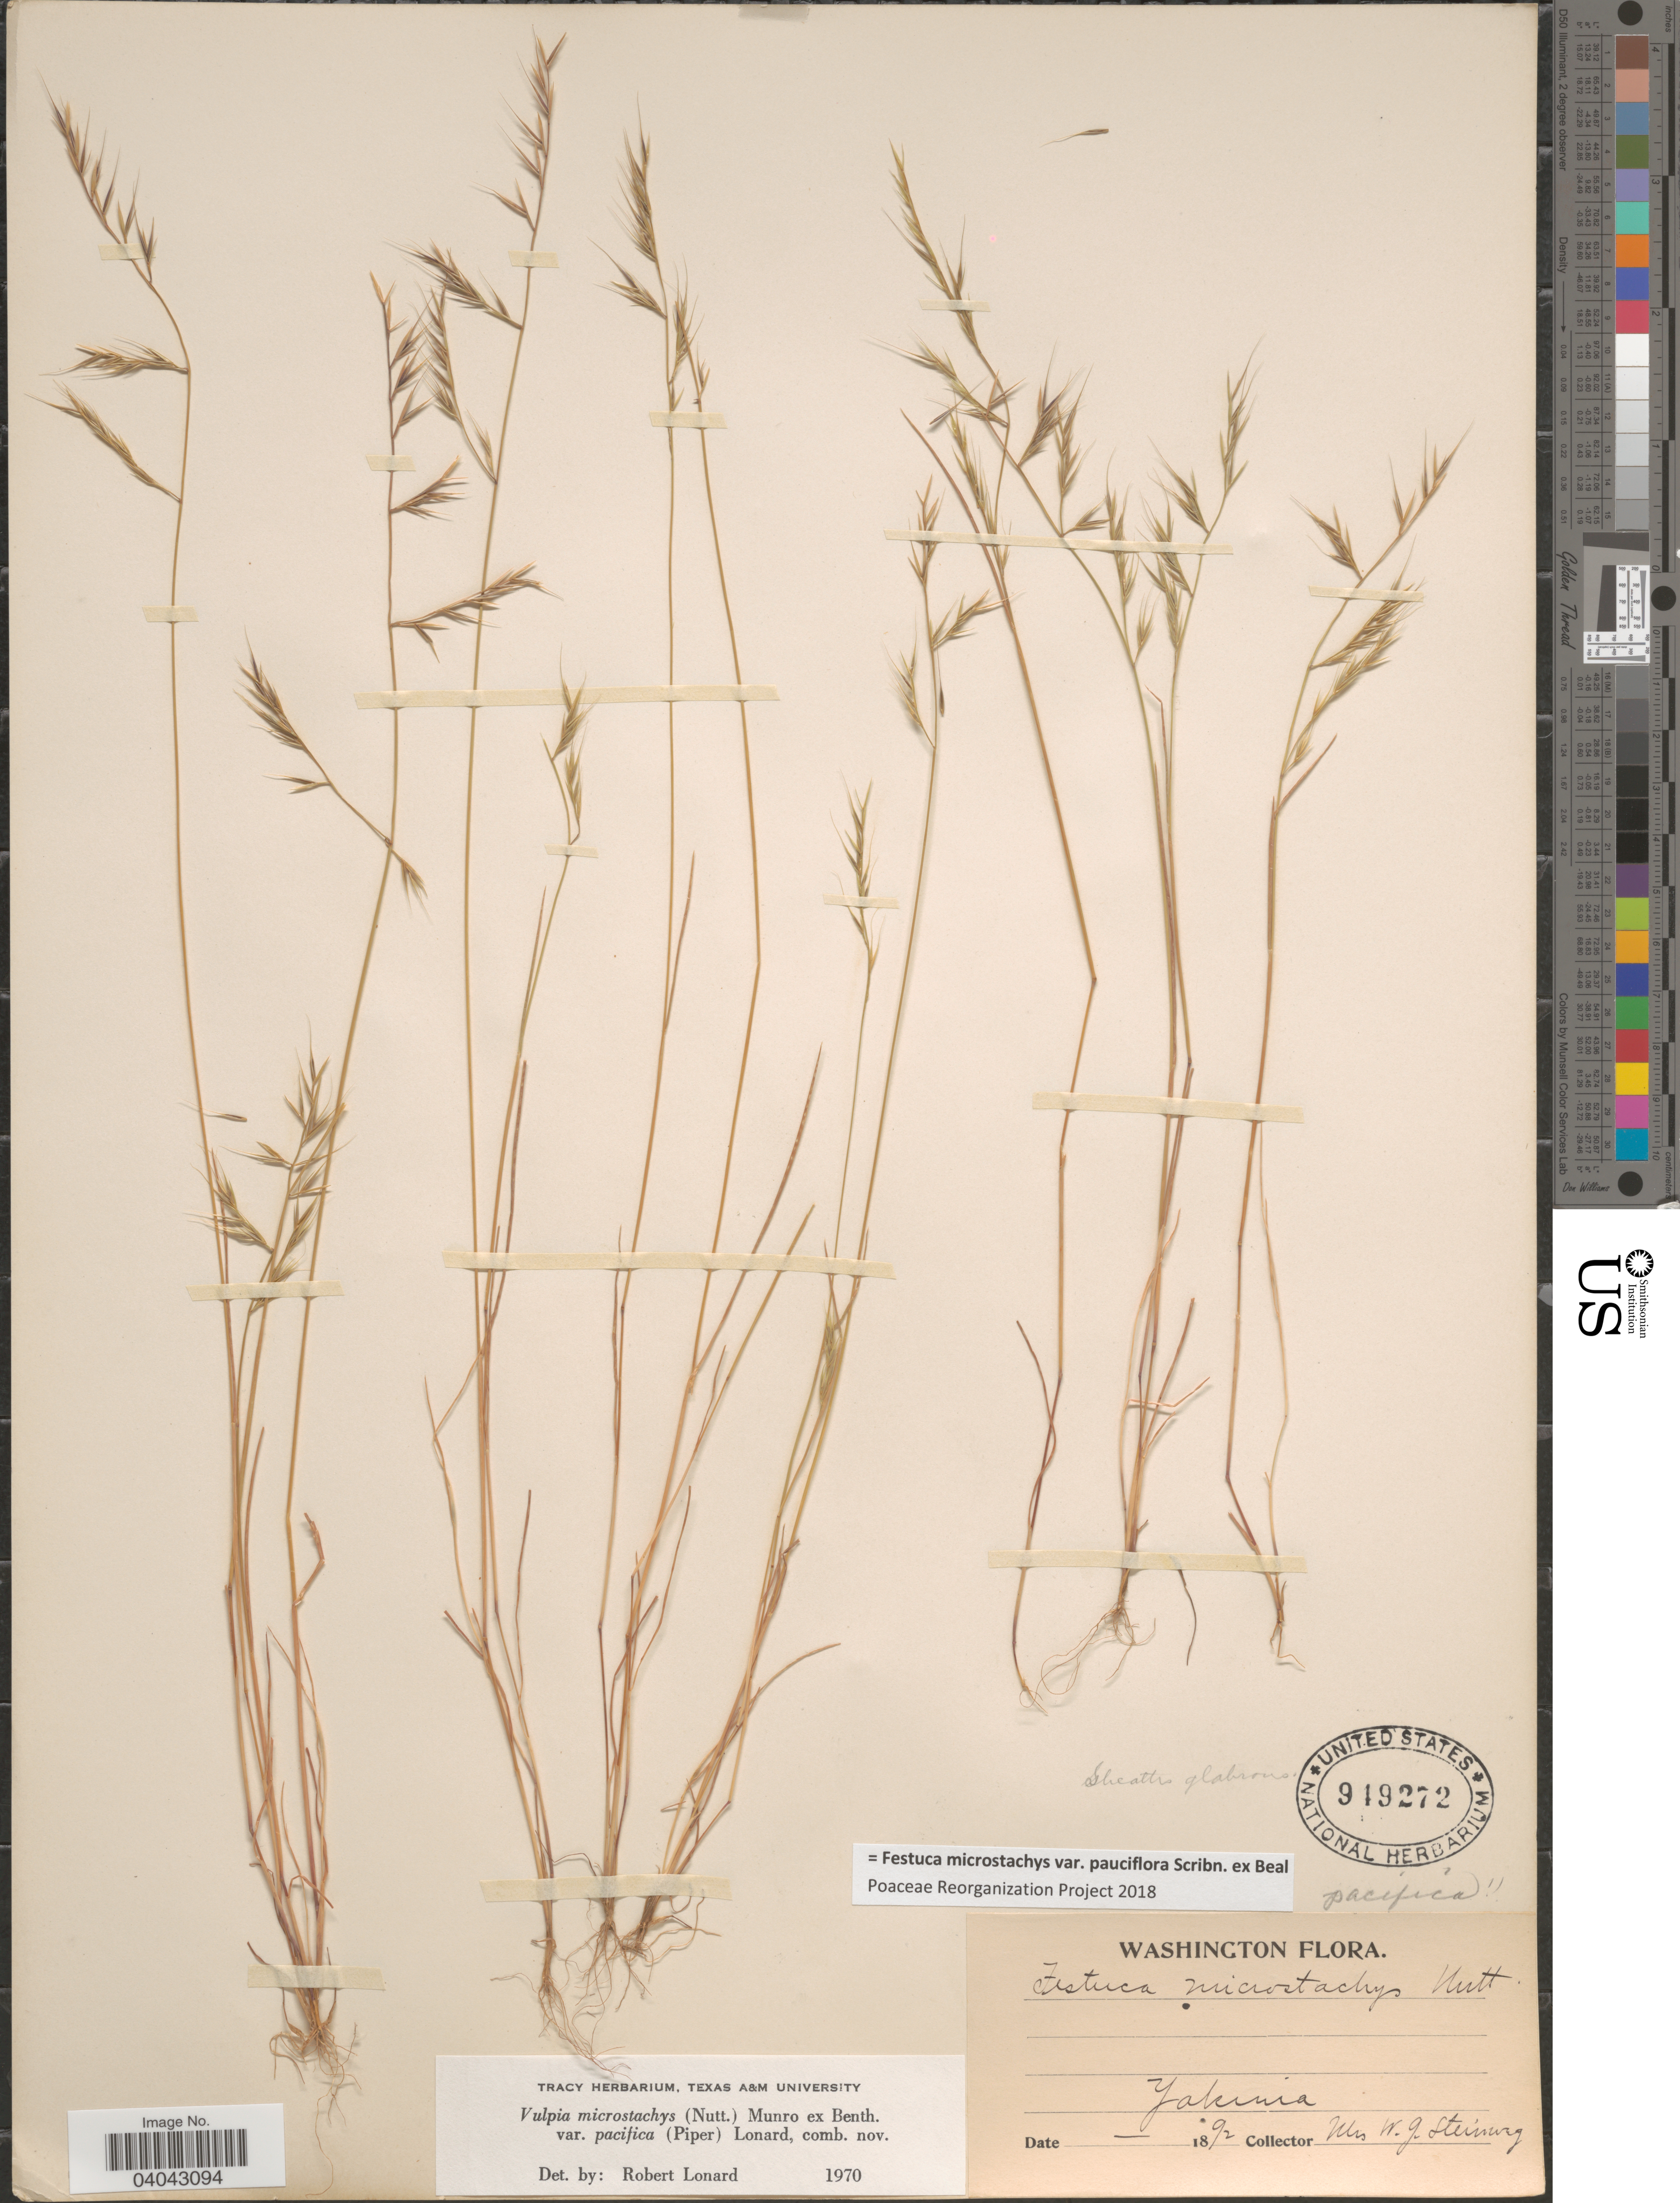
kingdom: Plantae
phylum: Tracheophyta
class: Liliopsida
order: Poales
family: Poaceae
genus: Festuca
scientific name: Festuca microstachys var. pauciflora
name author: Scribn. ex W.J. Beal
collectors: W. Steinway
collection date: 1892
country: United States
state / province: Washington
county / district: Yakima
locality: Yakima.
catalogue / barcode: US 949272